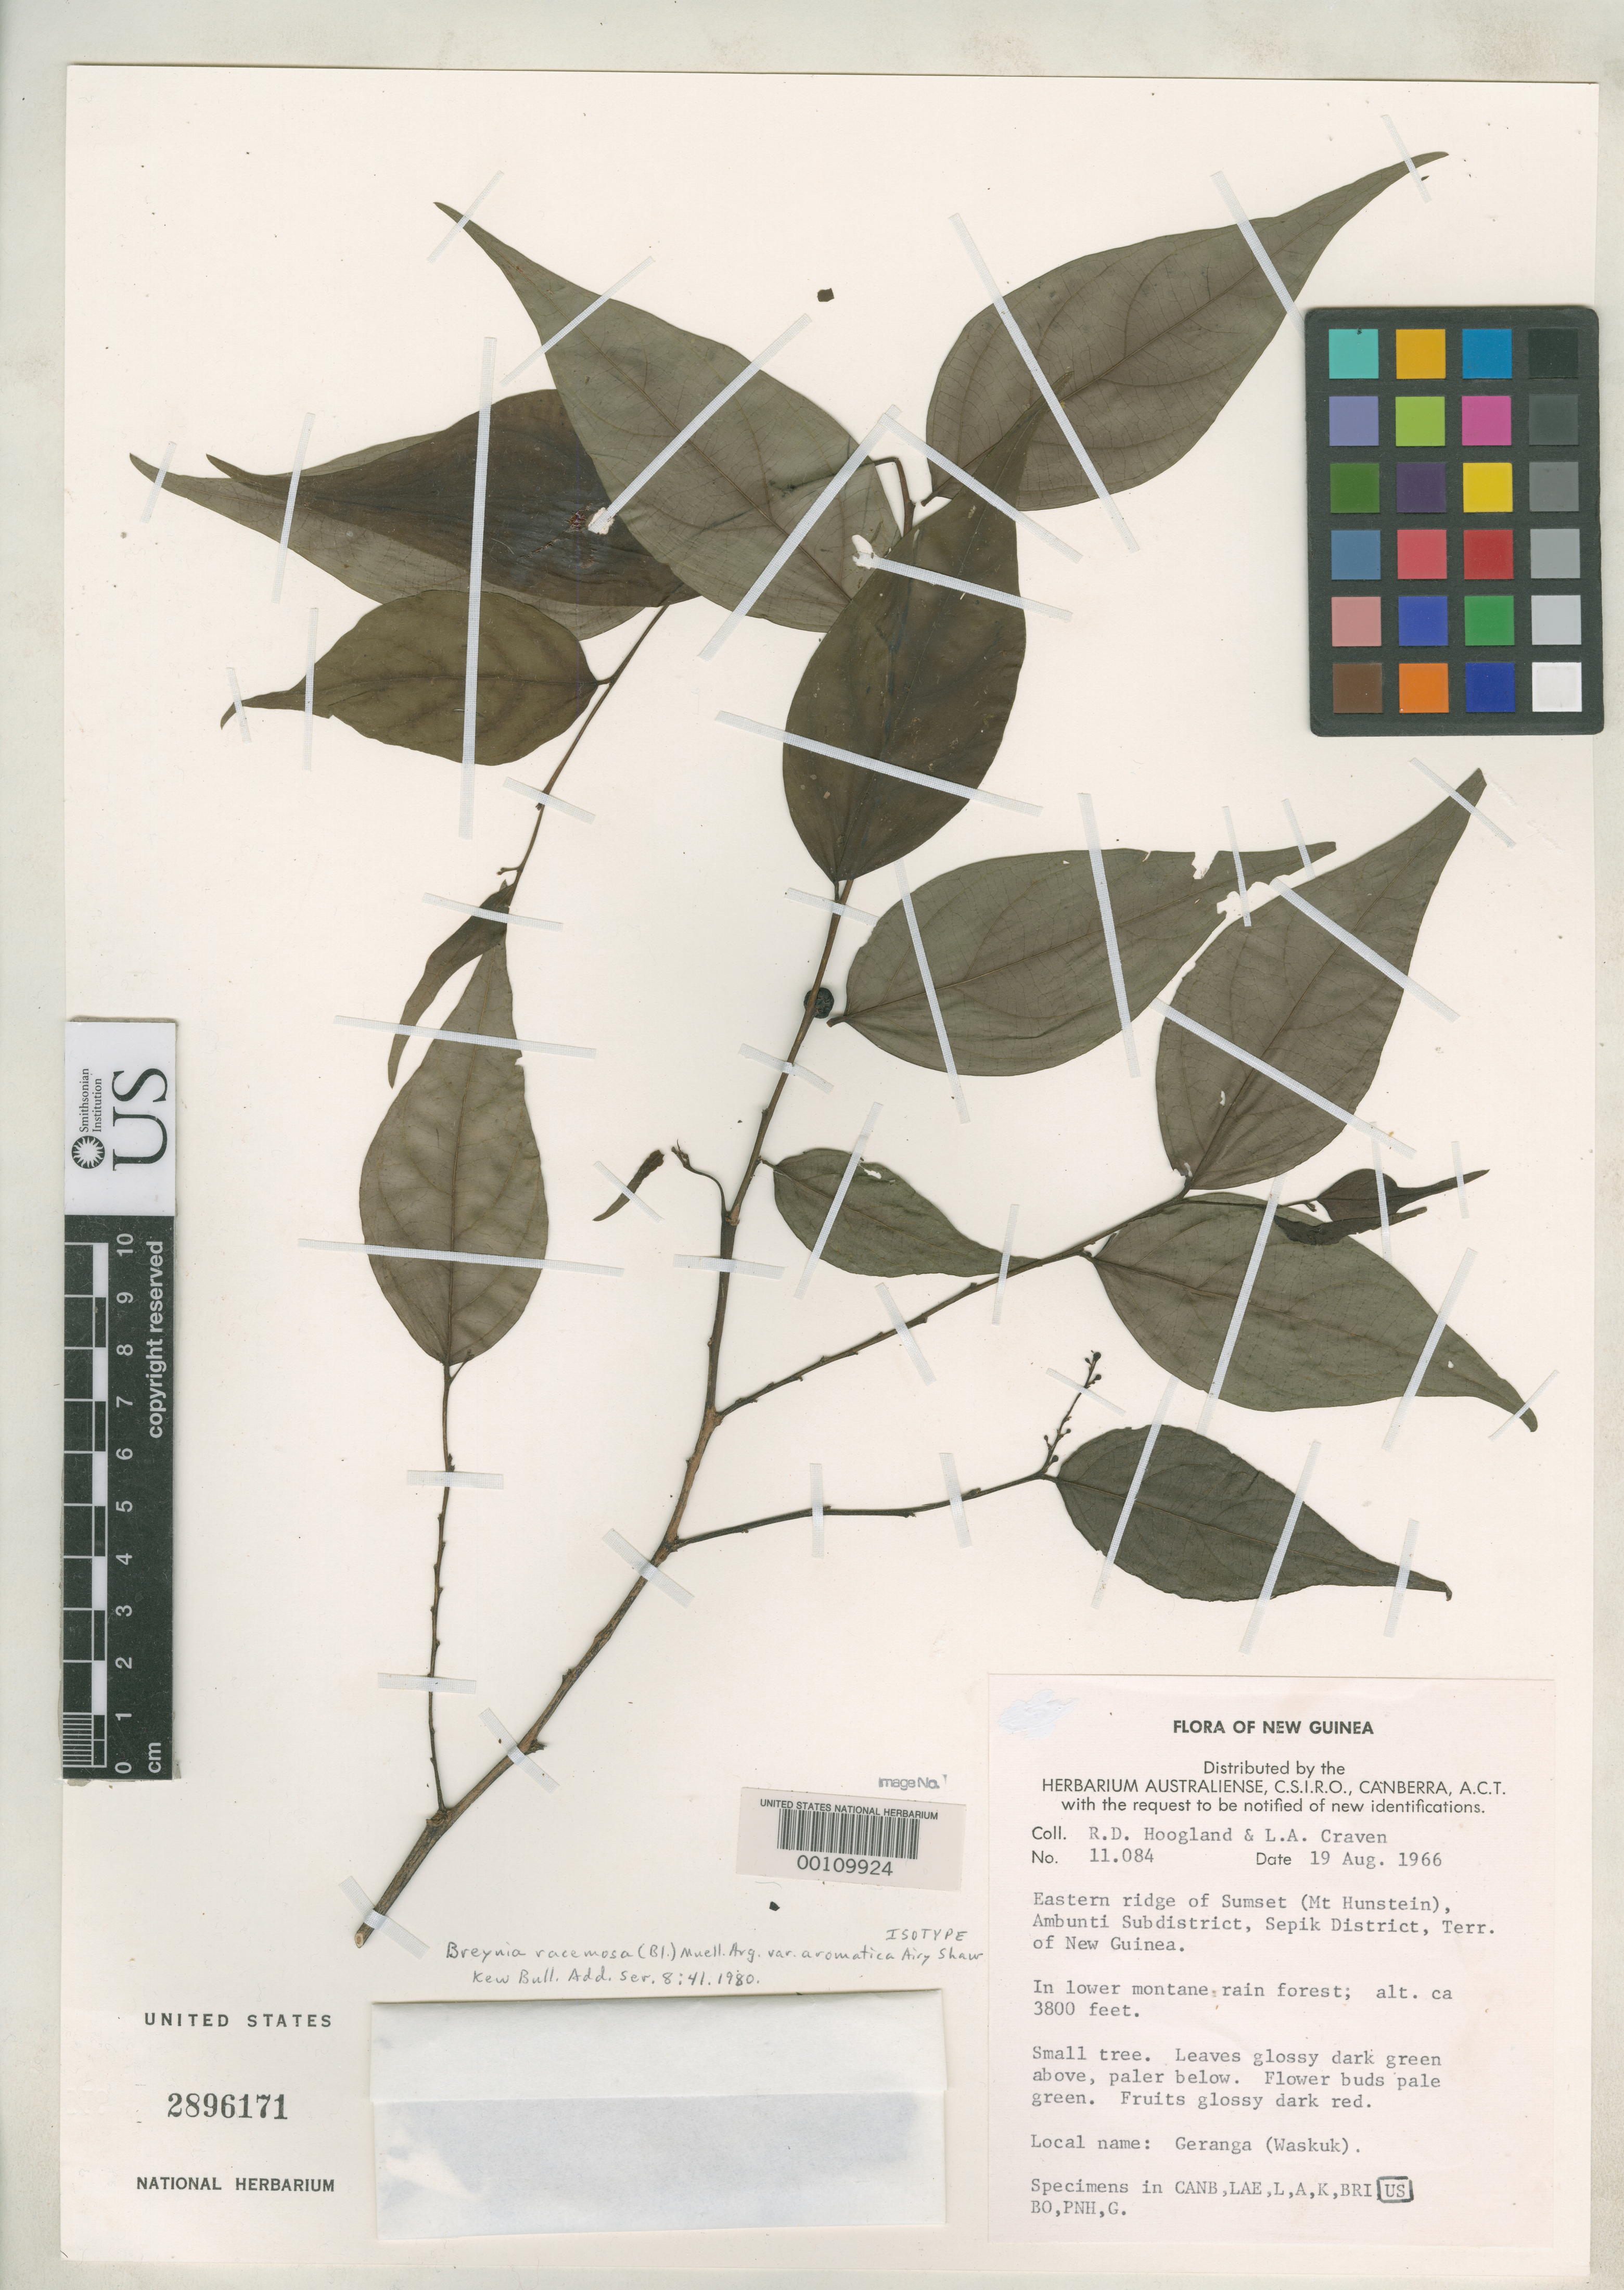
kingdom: Plantae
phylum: Tracheophyta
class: Magnoliopsida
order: Malpighiales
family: Phyllanthaceae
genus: Breynia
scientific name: Breynia racemosa var. aromatica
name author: Airy Shaw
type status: Isotype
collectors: R. D. Hoogland & L. A. Craven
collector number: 11084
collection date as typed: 19 Aug 1966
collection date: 1966-08-19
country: Papua New Guinea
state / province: Sepik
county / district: Ambunti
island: New Guinea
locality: Eastern ridge of Sumset (Mt. Hunstein).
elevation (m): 1158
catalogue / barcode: US 2896171